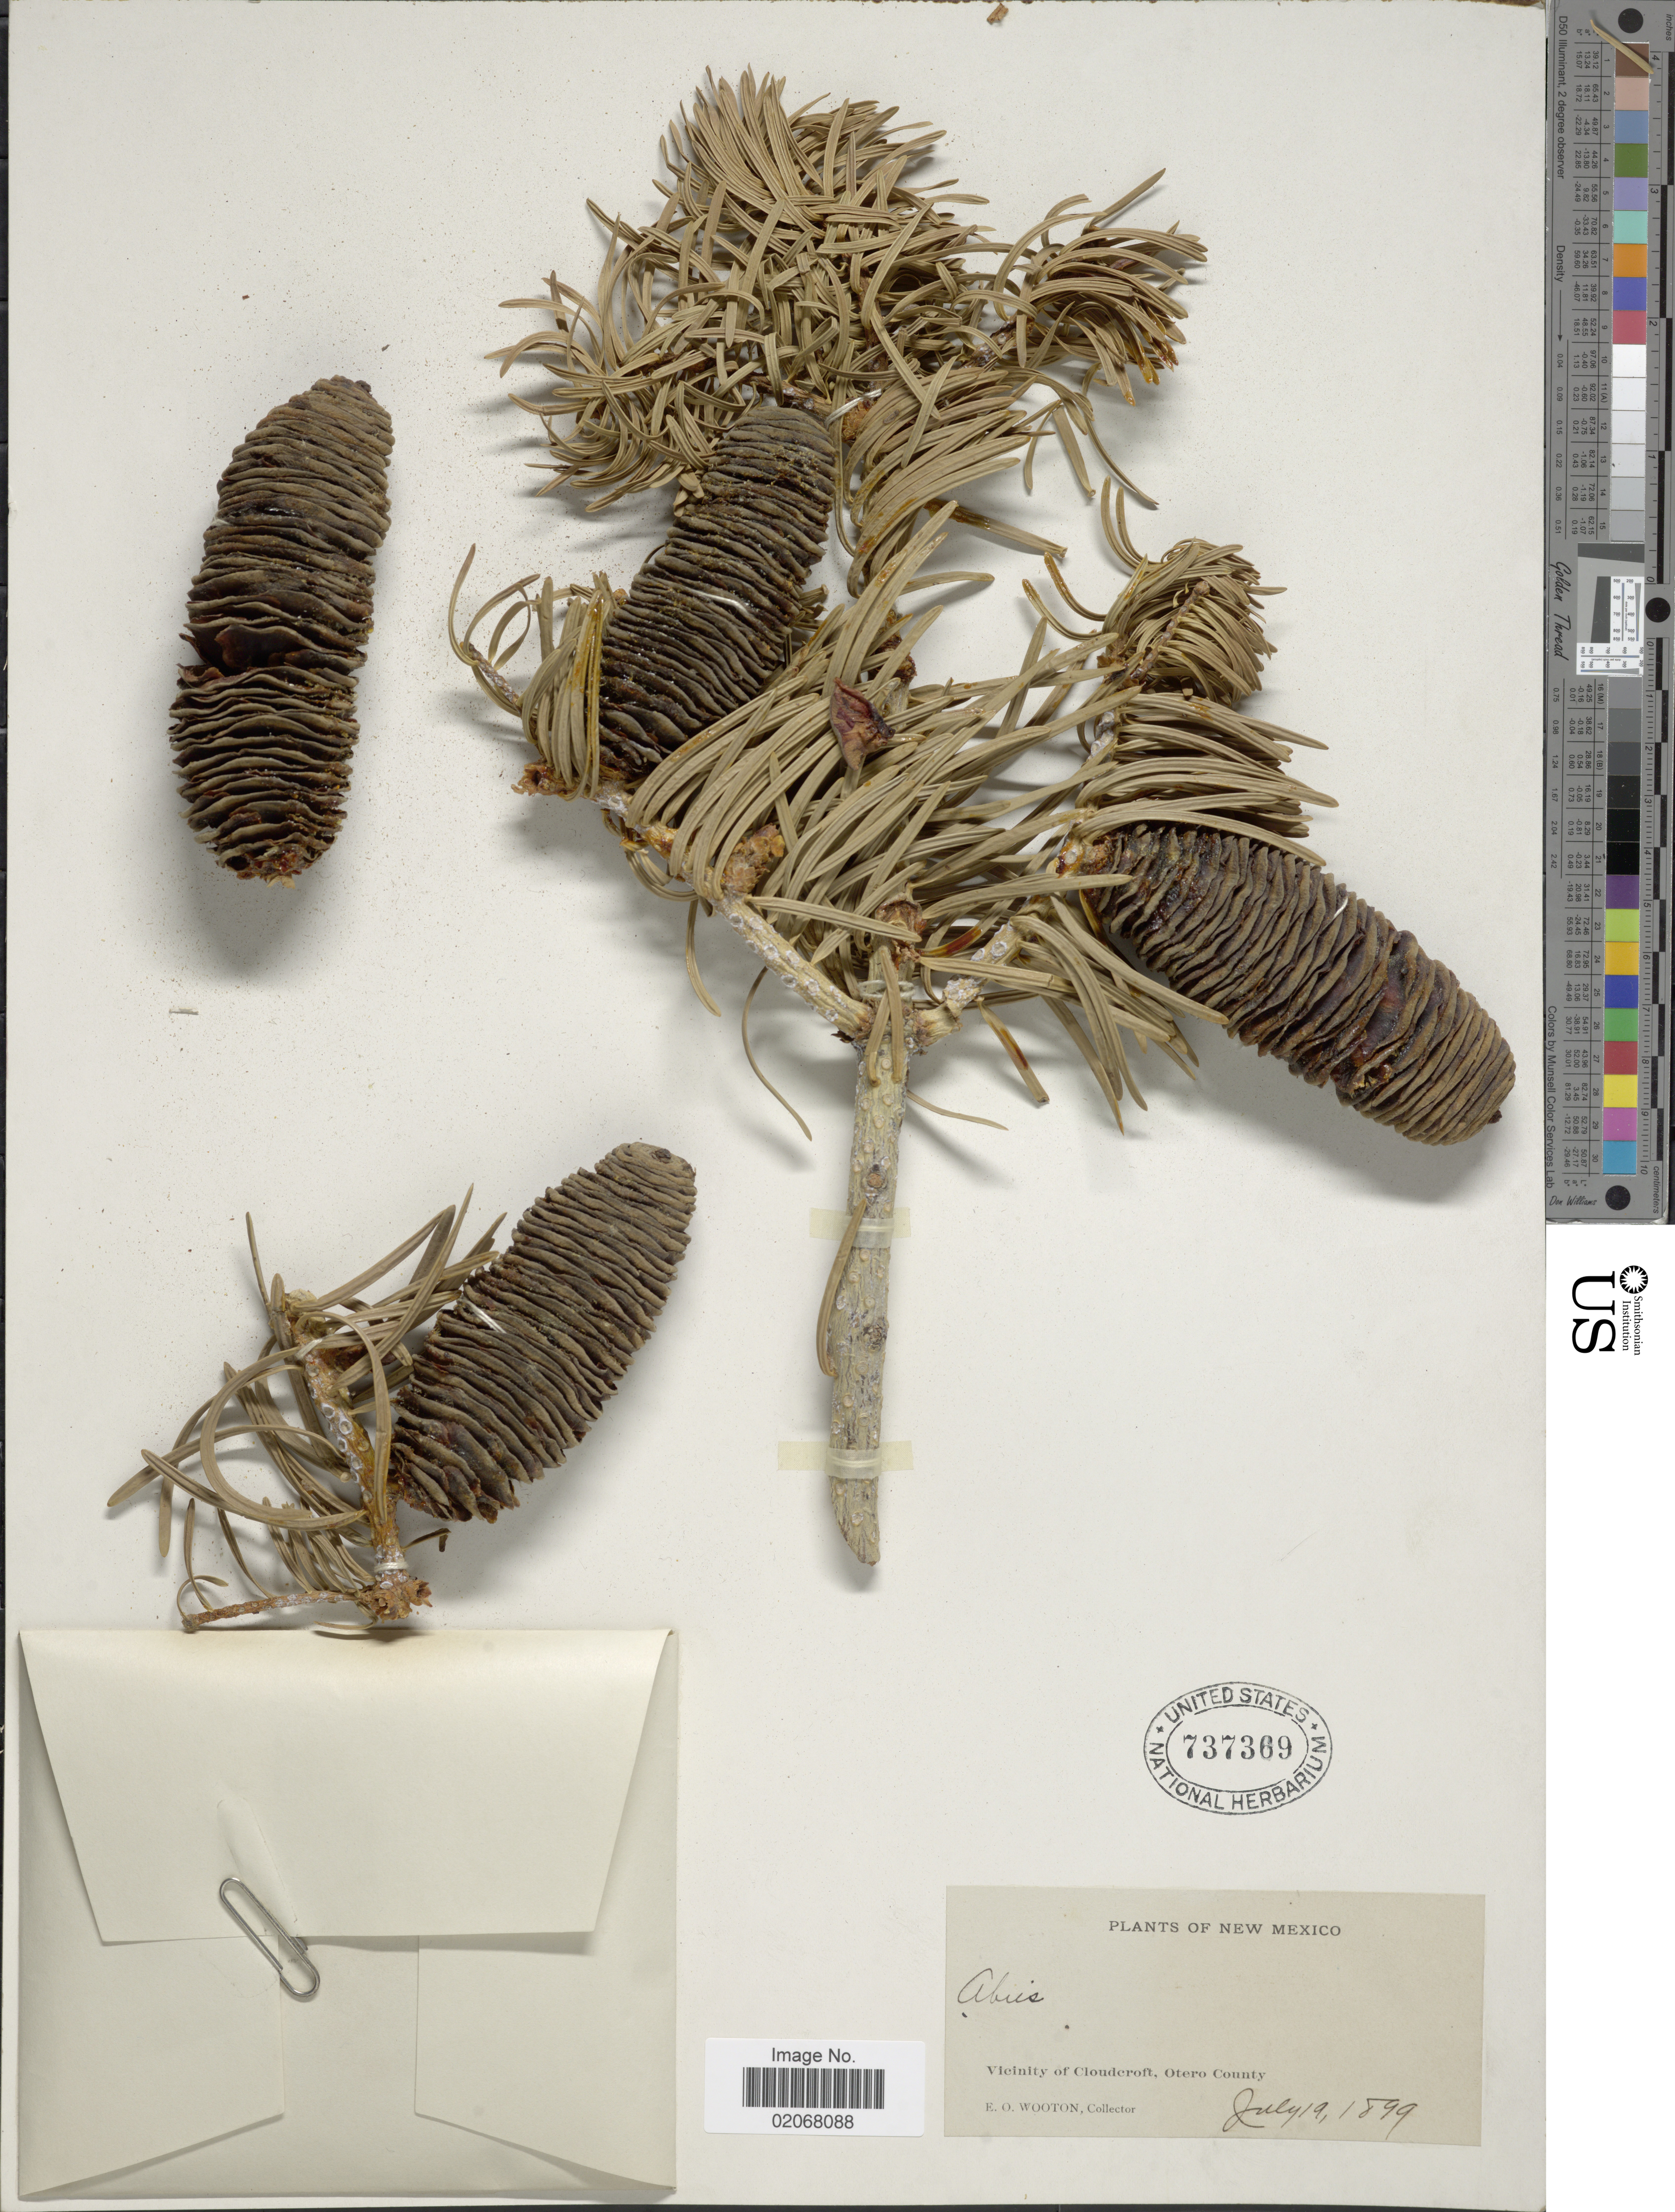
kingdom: Plantae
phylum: Tracheophyta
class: Pinopsida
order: Pinales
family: Pinaceae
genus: Abies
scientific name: Abies concolor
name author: (Gordon & Glend.) Lindl. ex Hildebr.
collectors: E. O. Wooton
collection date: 1899-07-19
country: United States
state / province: New Mexico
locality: Vicinity of Cloudcroft, Otero County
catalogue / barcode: US 737369